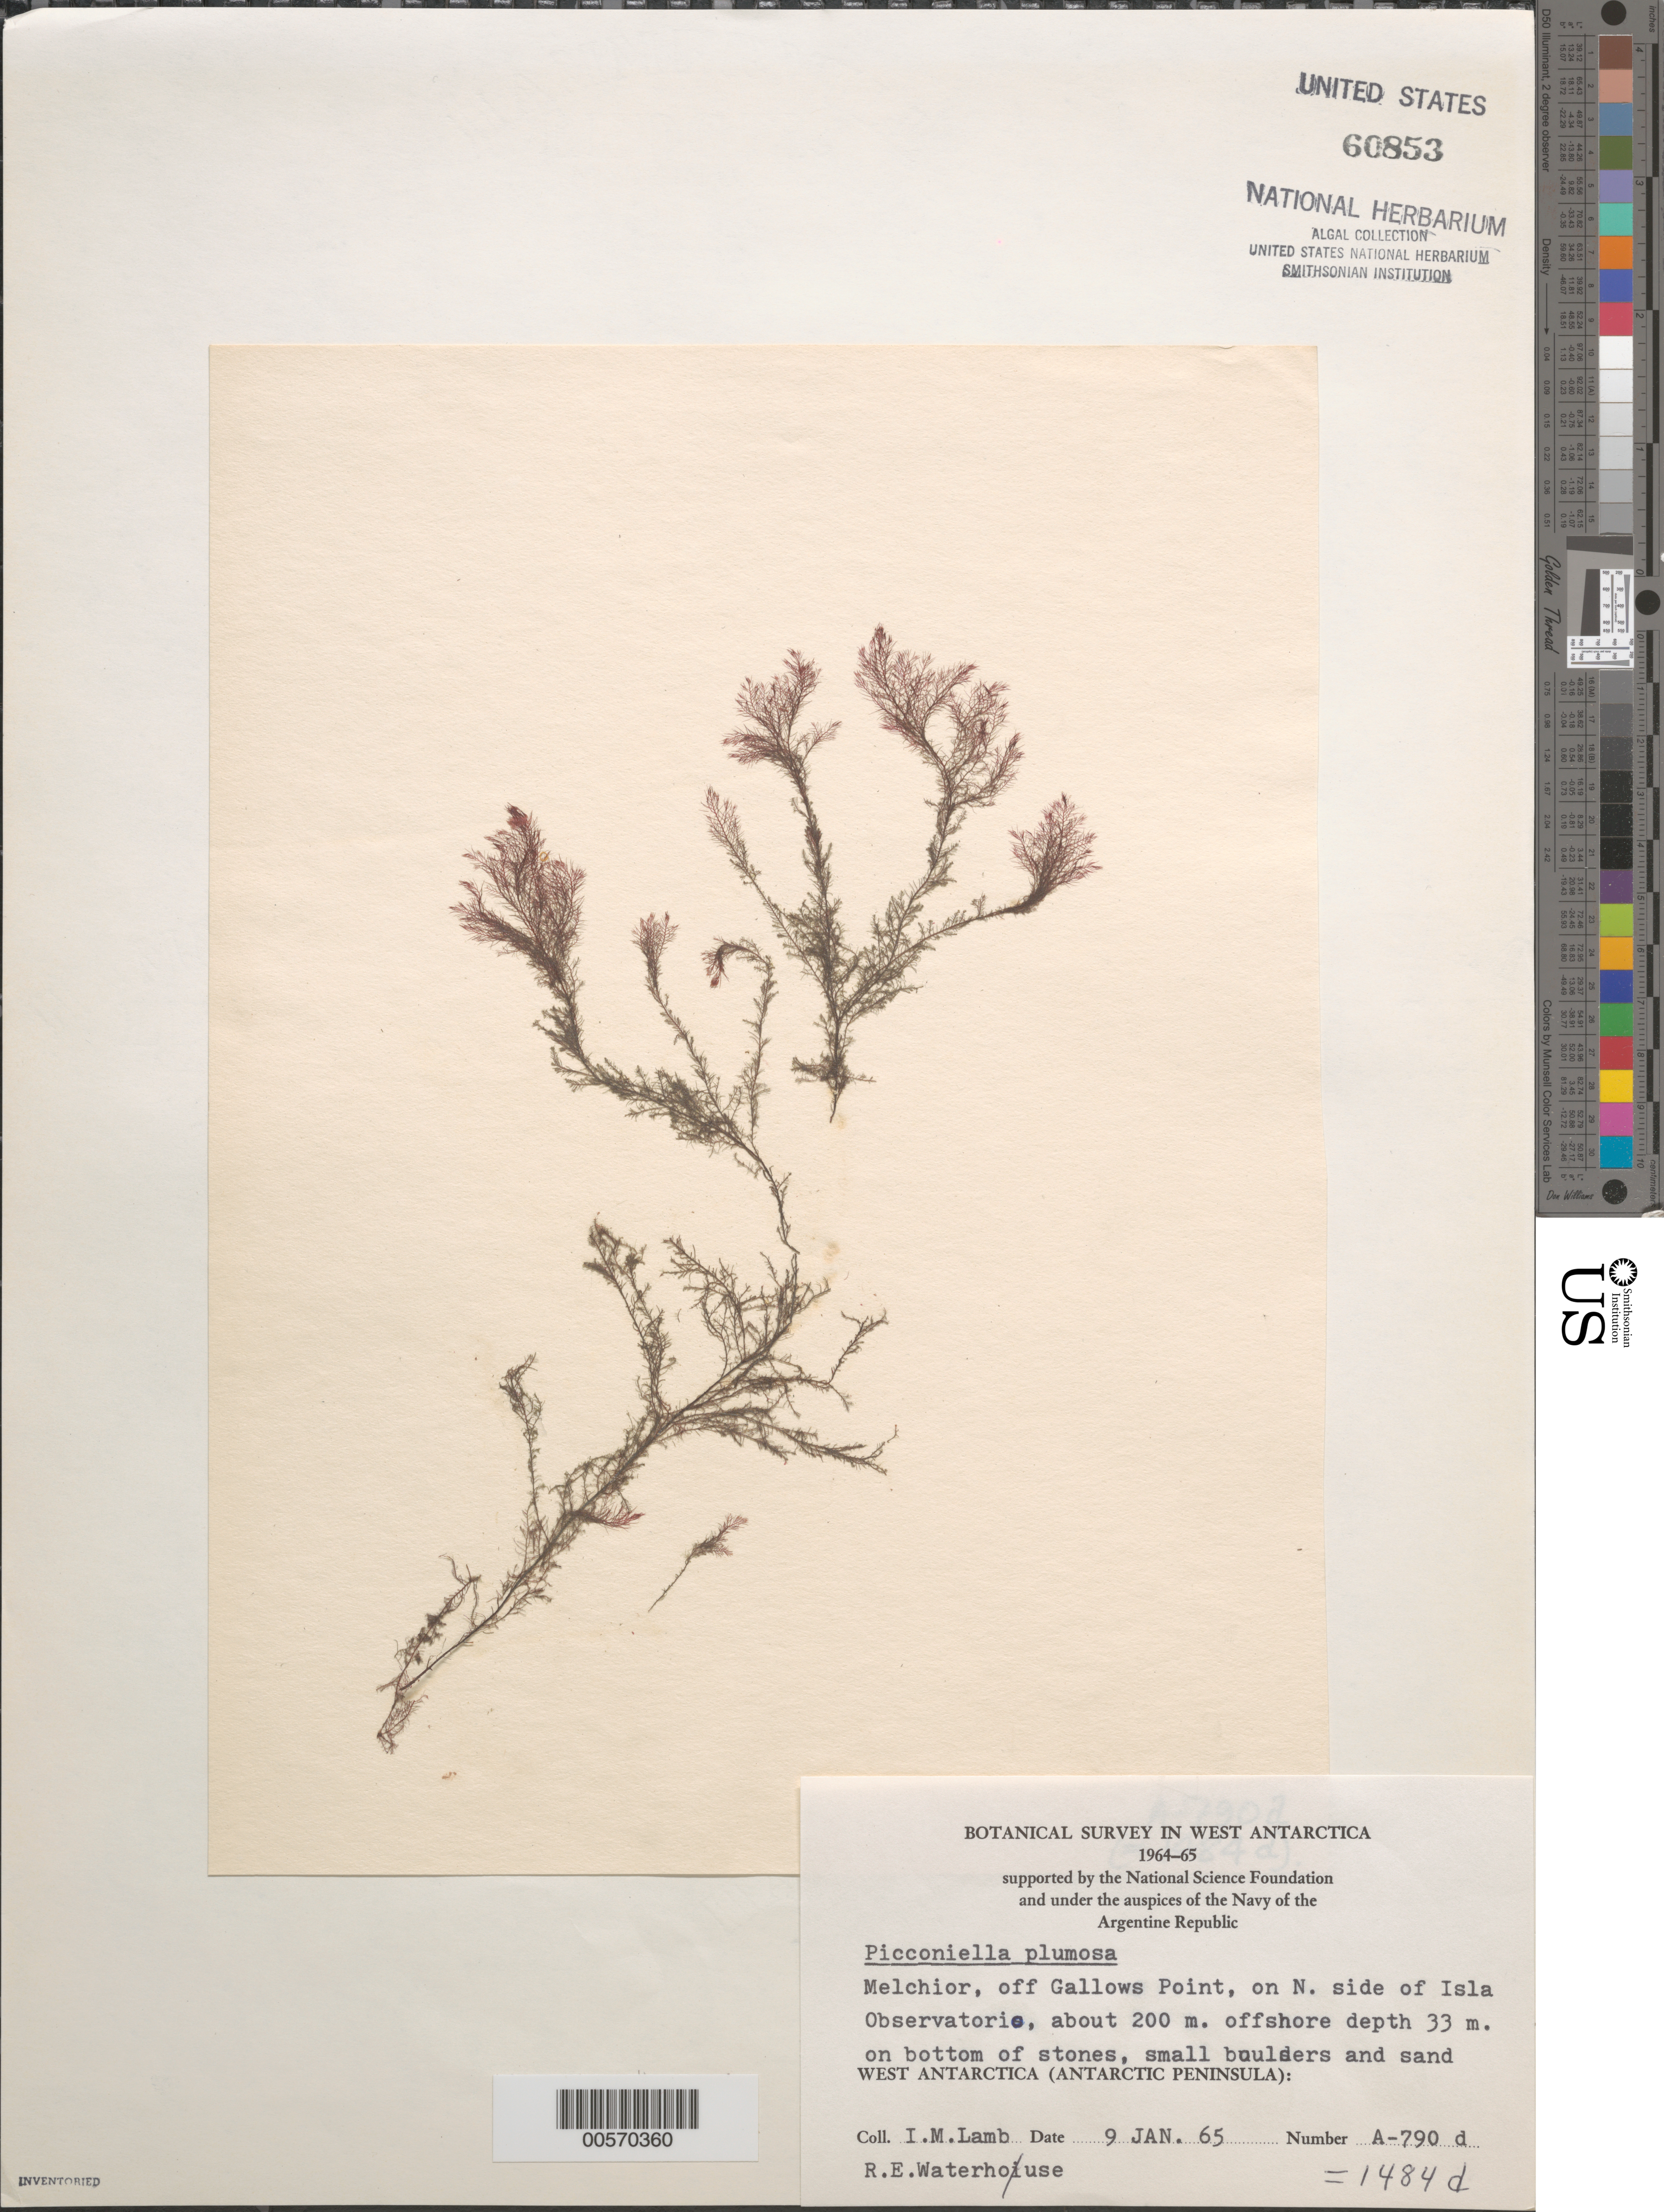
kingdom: Plantae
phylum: Rhodophyta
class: Florideophyceae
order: Ceramiales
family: Rhodomelaceae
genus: Picconiella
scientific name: Picconiella plumosa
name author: (Kylin) De Toni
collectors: I. M. Lamb & R. Waterhouse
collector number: A-790d & 1484d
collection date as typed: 09 Jan 1965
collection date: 1965-01-09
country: Antarctica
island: Gamma Island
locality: Off Gallows Point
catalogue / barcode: US 60853